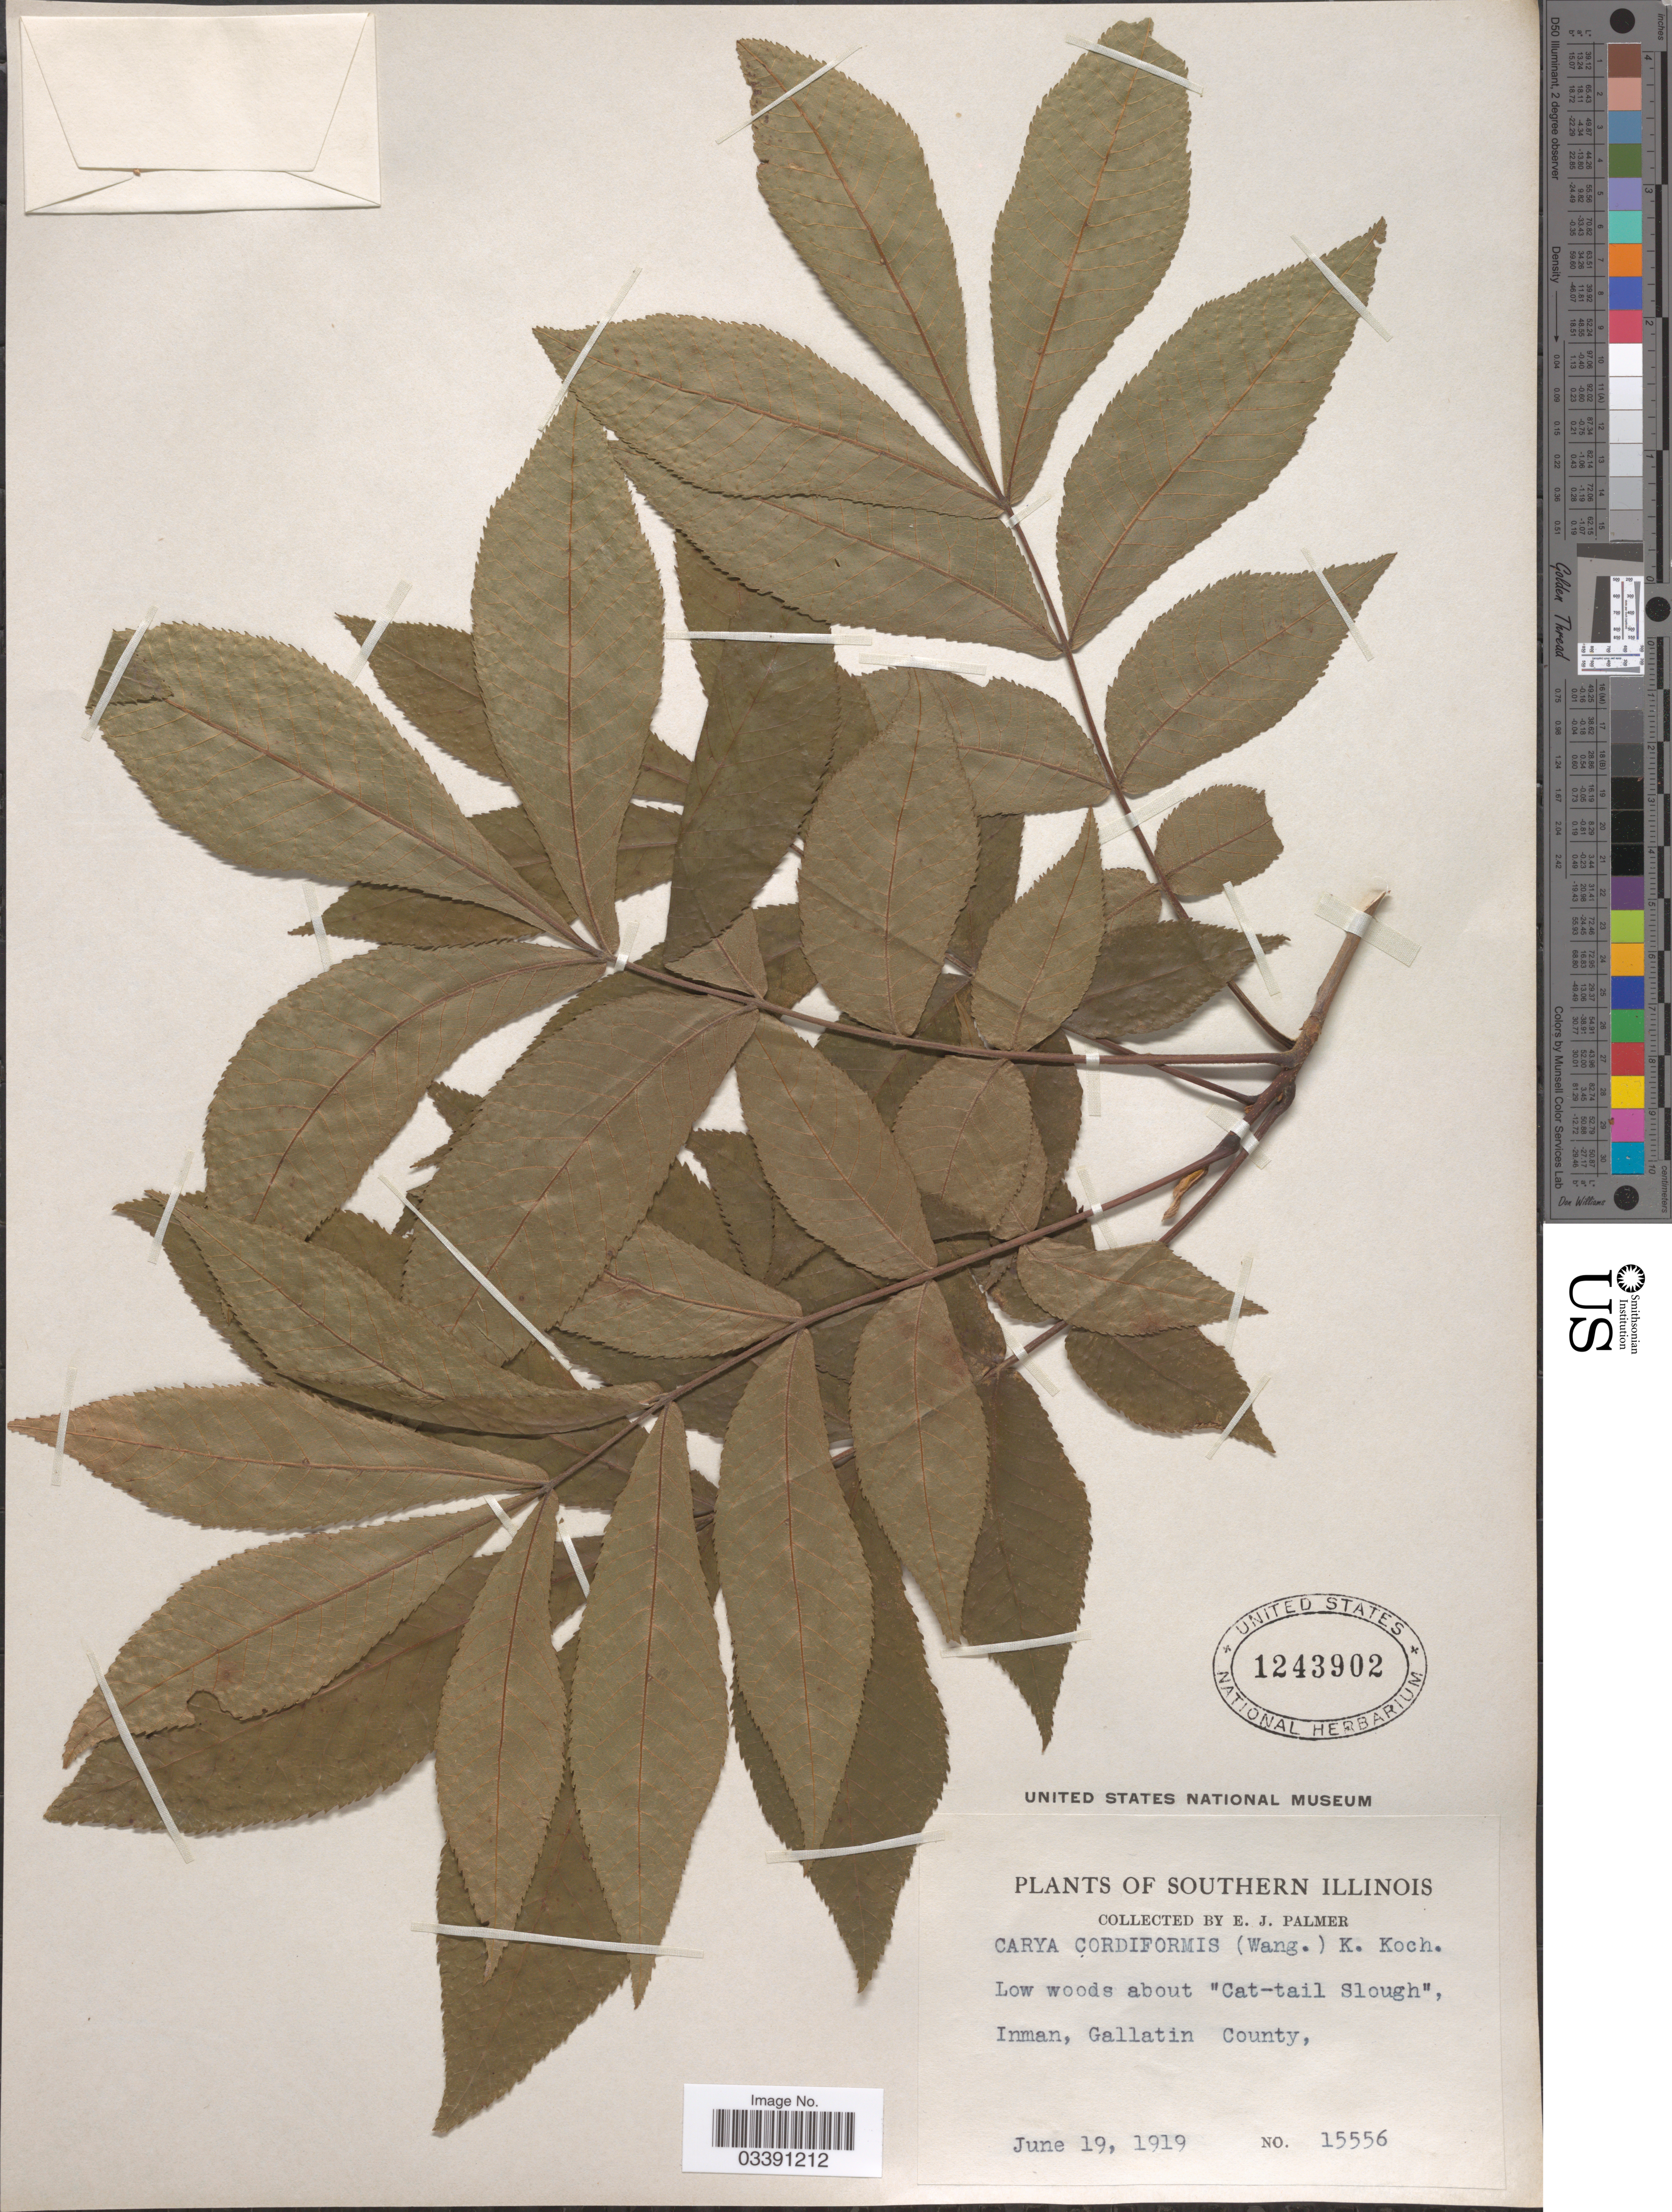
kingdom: Plantae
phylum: Tracheophyta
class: Magnoliopsida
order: Fagales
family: Juglandaceae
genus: Carya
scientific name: Carya cordiformis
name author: (Wangenh.) K. Koch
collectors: E. J. Palmer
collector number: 15556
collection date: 1919-06-19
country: United States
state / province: Illinois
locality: Southern Illinois. Low woods about "Cat-tail Slough", Inman, Gallatin County.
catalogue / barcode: US 1243902